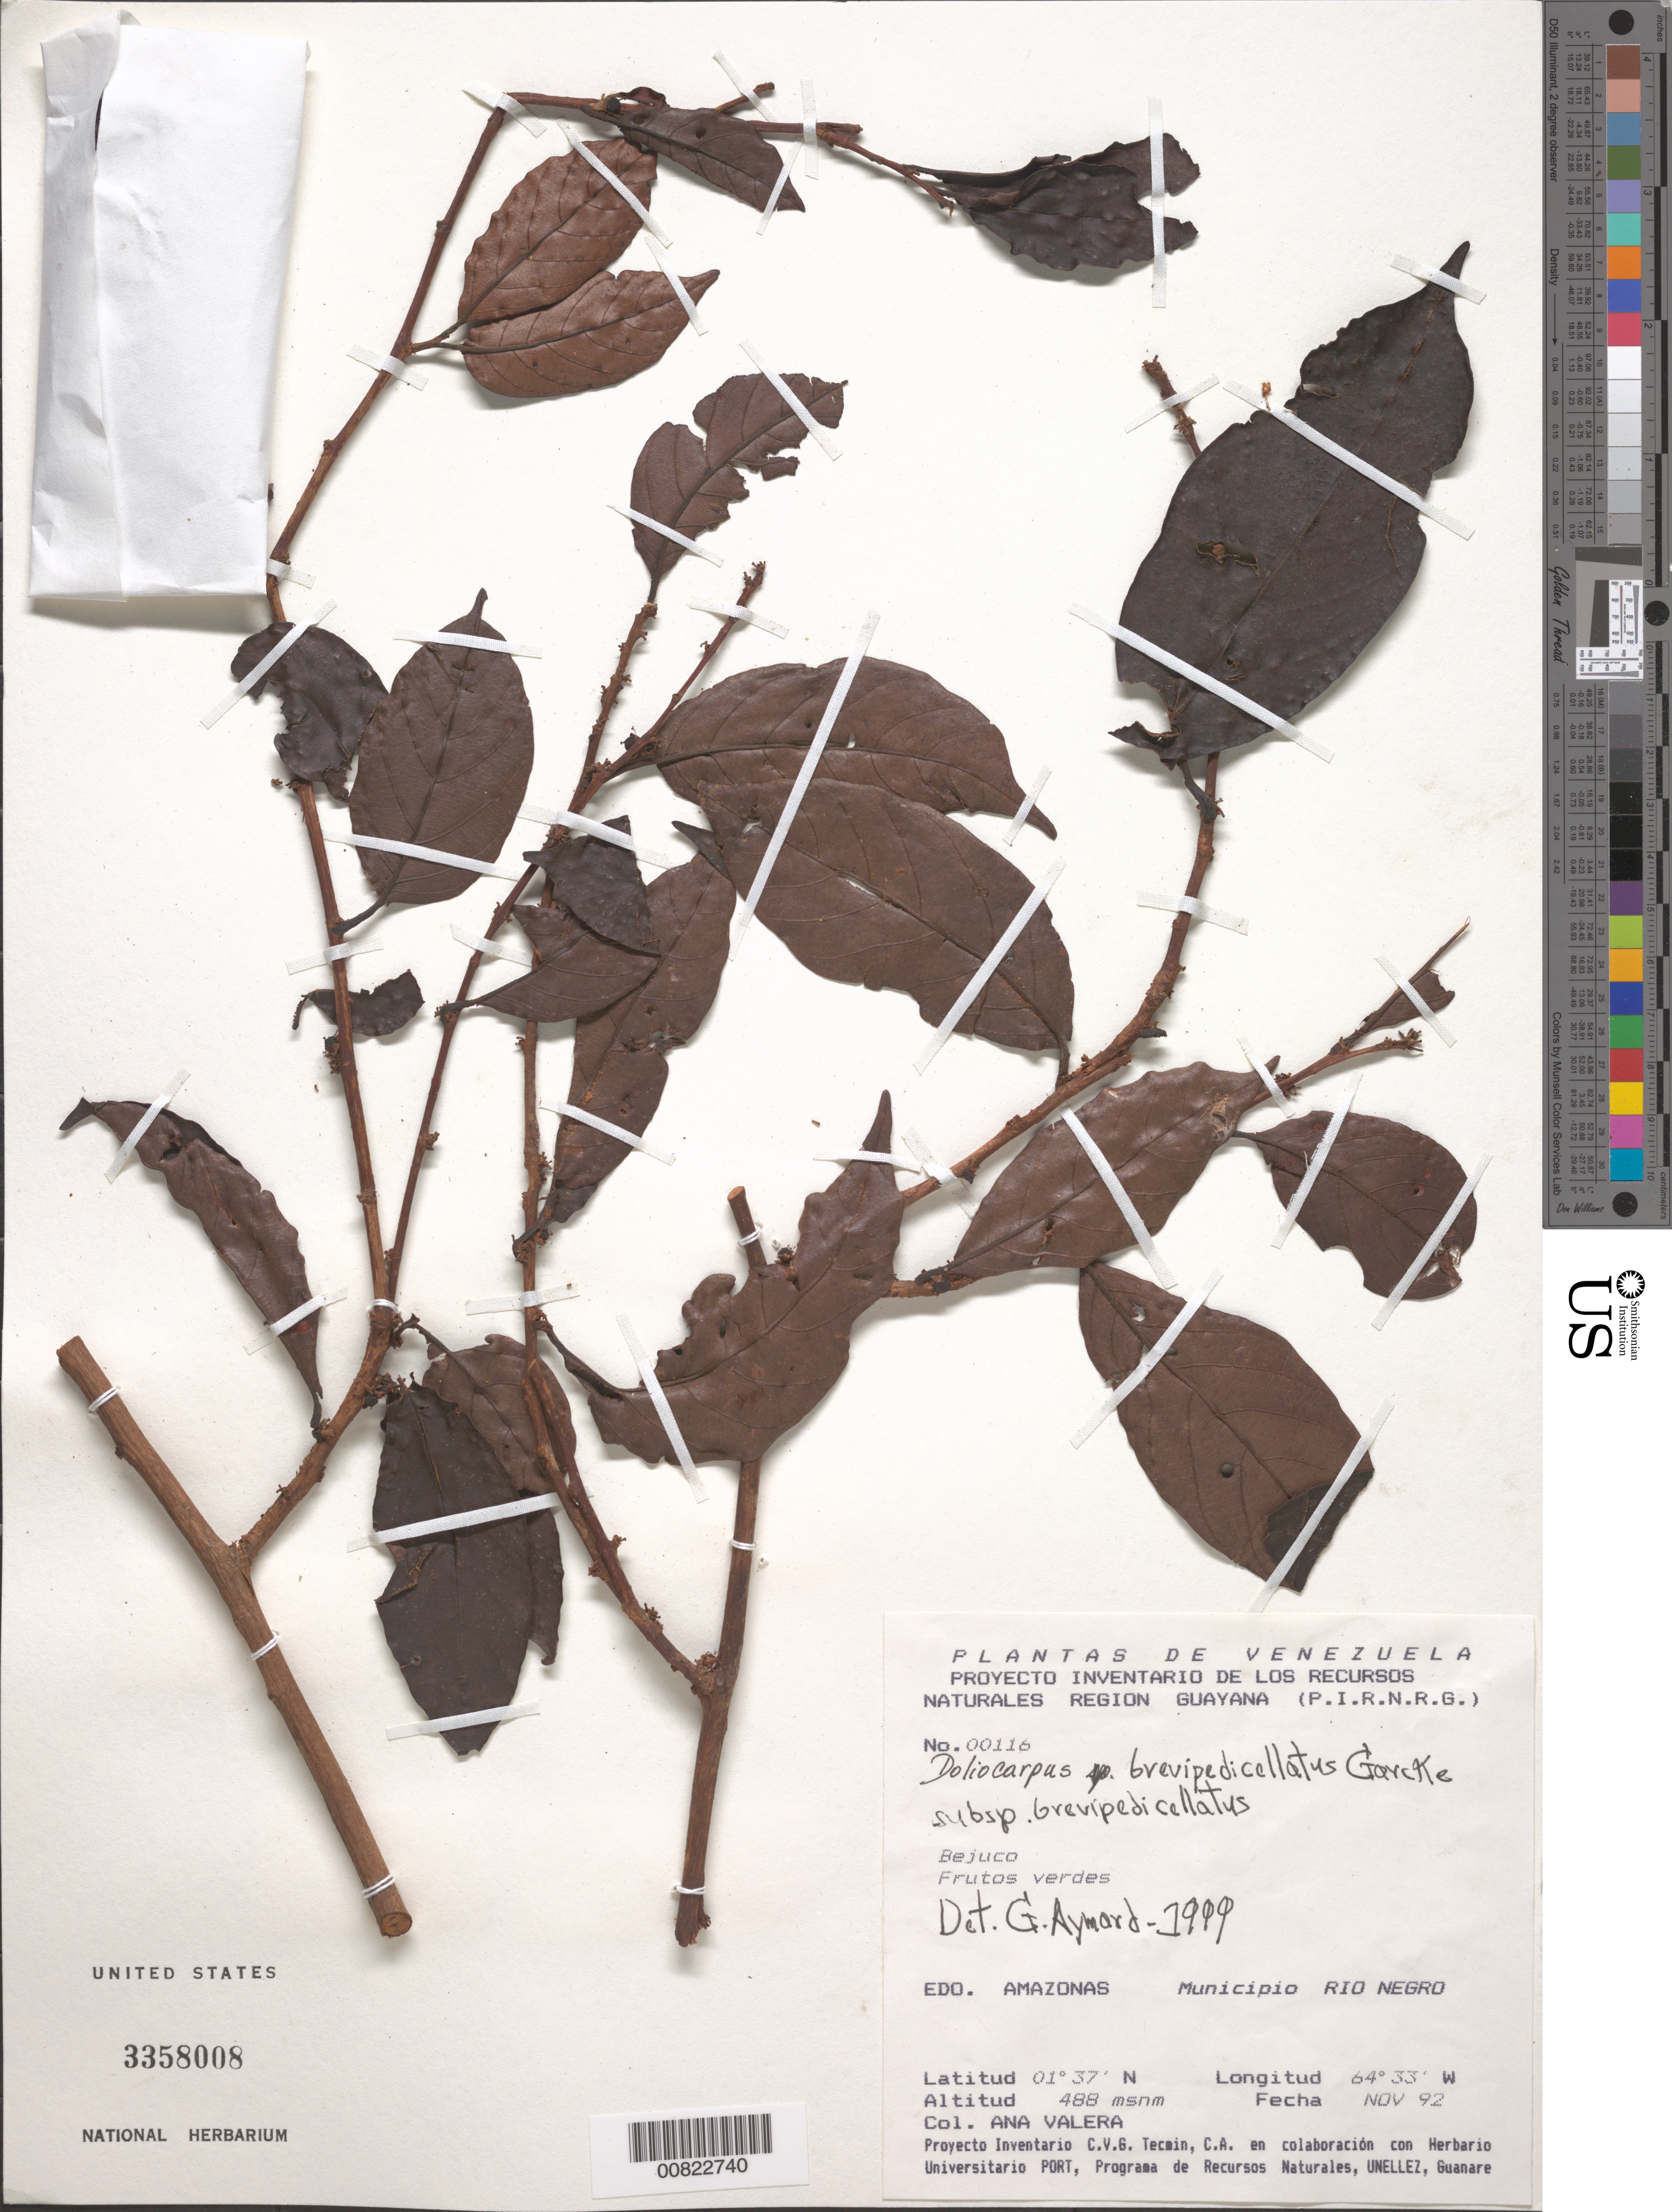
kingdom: Plantae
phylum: Tracheophyta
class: Magnoliopsida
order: Dilleniales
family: Dilleniaceae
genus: Doliocarpus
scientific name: Doliocarpus brevipedicellatus subsp. brevipedicellatus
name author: Garcke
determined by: Aymard C., G. A., (PORT), Univ. Nac. Exp. de los Llanos Ezequiel Zamora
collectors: A. Valera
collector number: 116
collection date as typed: Nov-92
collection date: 1992-11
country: Venezuela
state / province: Amazonas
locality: Mun. Río Negro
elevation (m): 488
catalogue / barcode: US 3358008